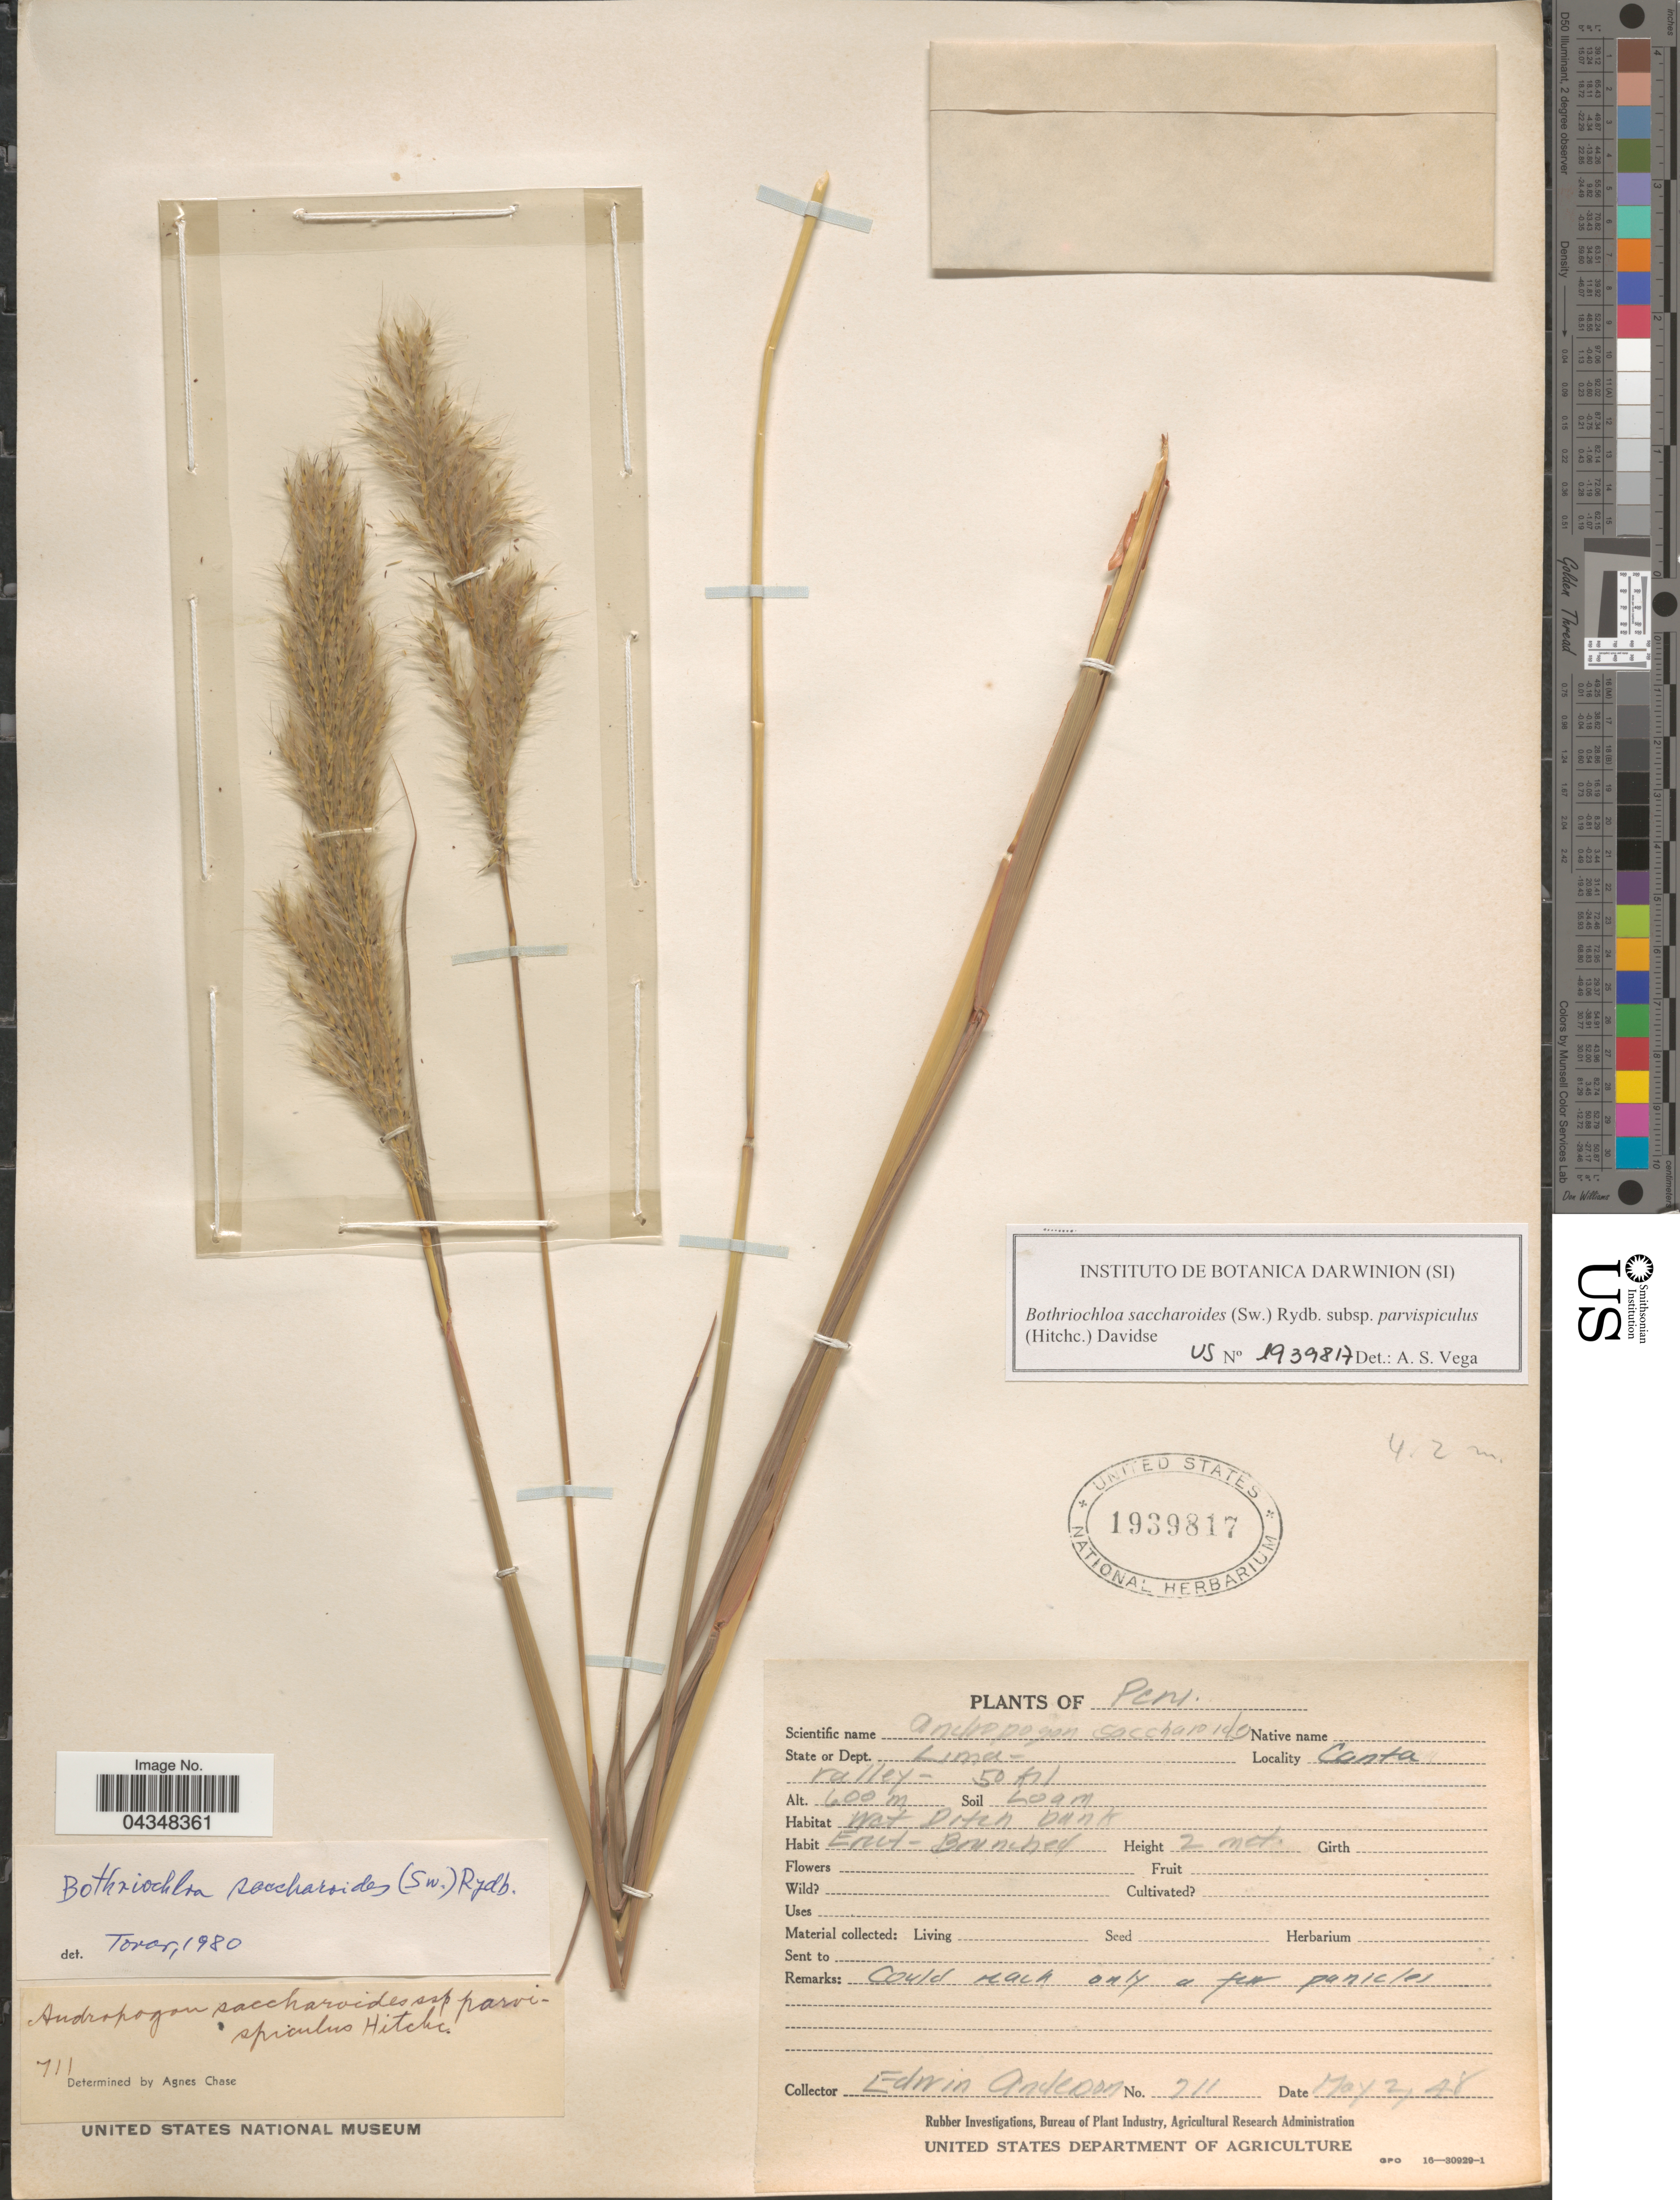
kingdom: Plantae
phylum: Tracheophyta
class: Liliopsida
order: Poales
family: Poaceae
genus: Bothriochloa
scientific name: Bothriochloa saccharoides var. parvispicula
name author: (Hitchc.) Tovar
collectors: E. Anderson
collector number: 711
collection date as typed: Transcribed d/m/y: 2/5/48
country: Peru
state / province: Lima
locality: State or Dept. Lima. Canta Valley - 50 km.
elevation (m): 600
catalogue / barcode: US 1939817